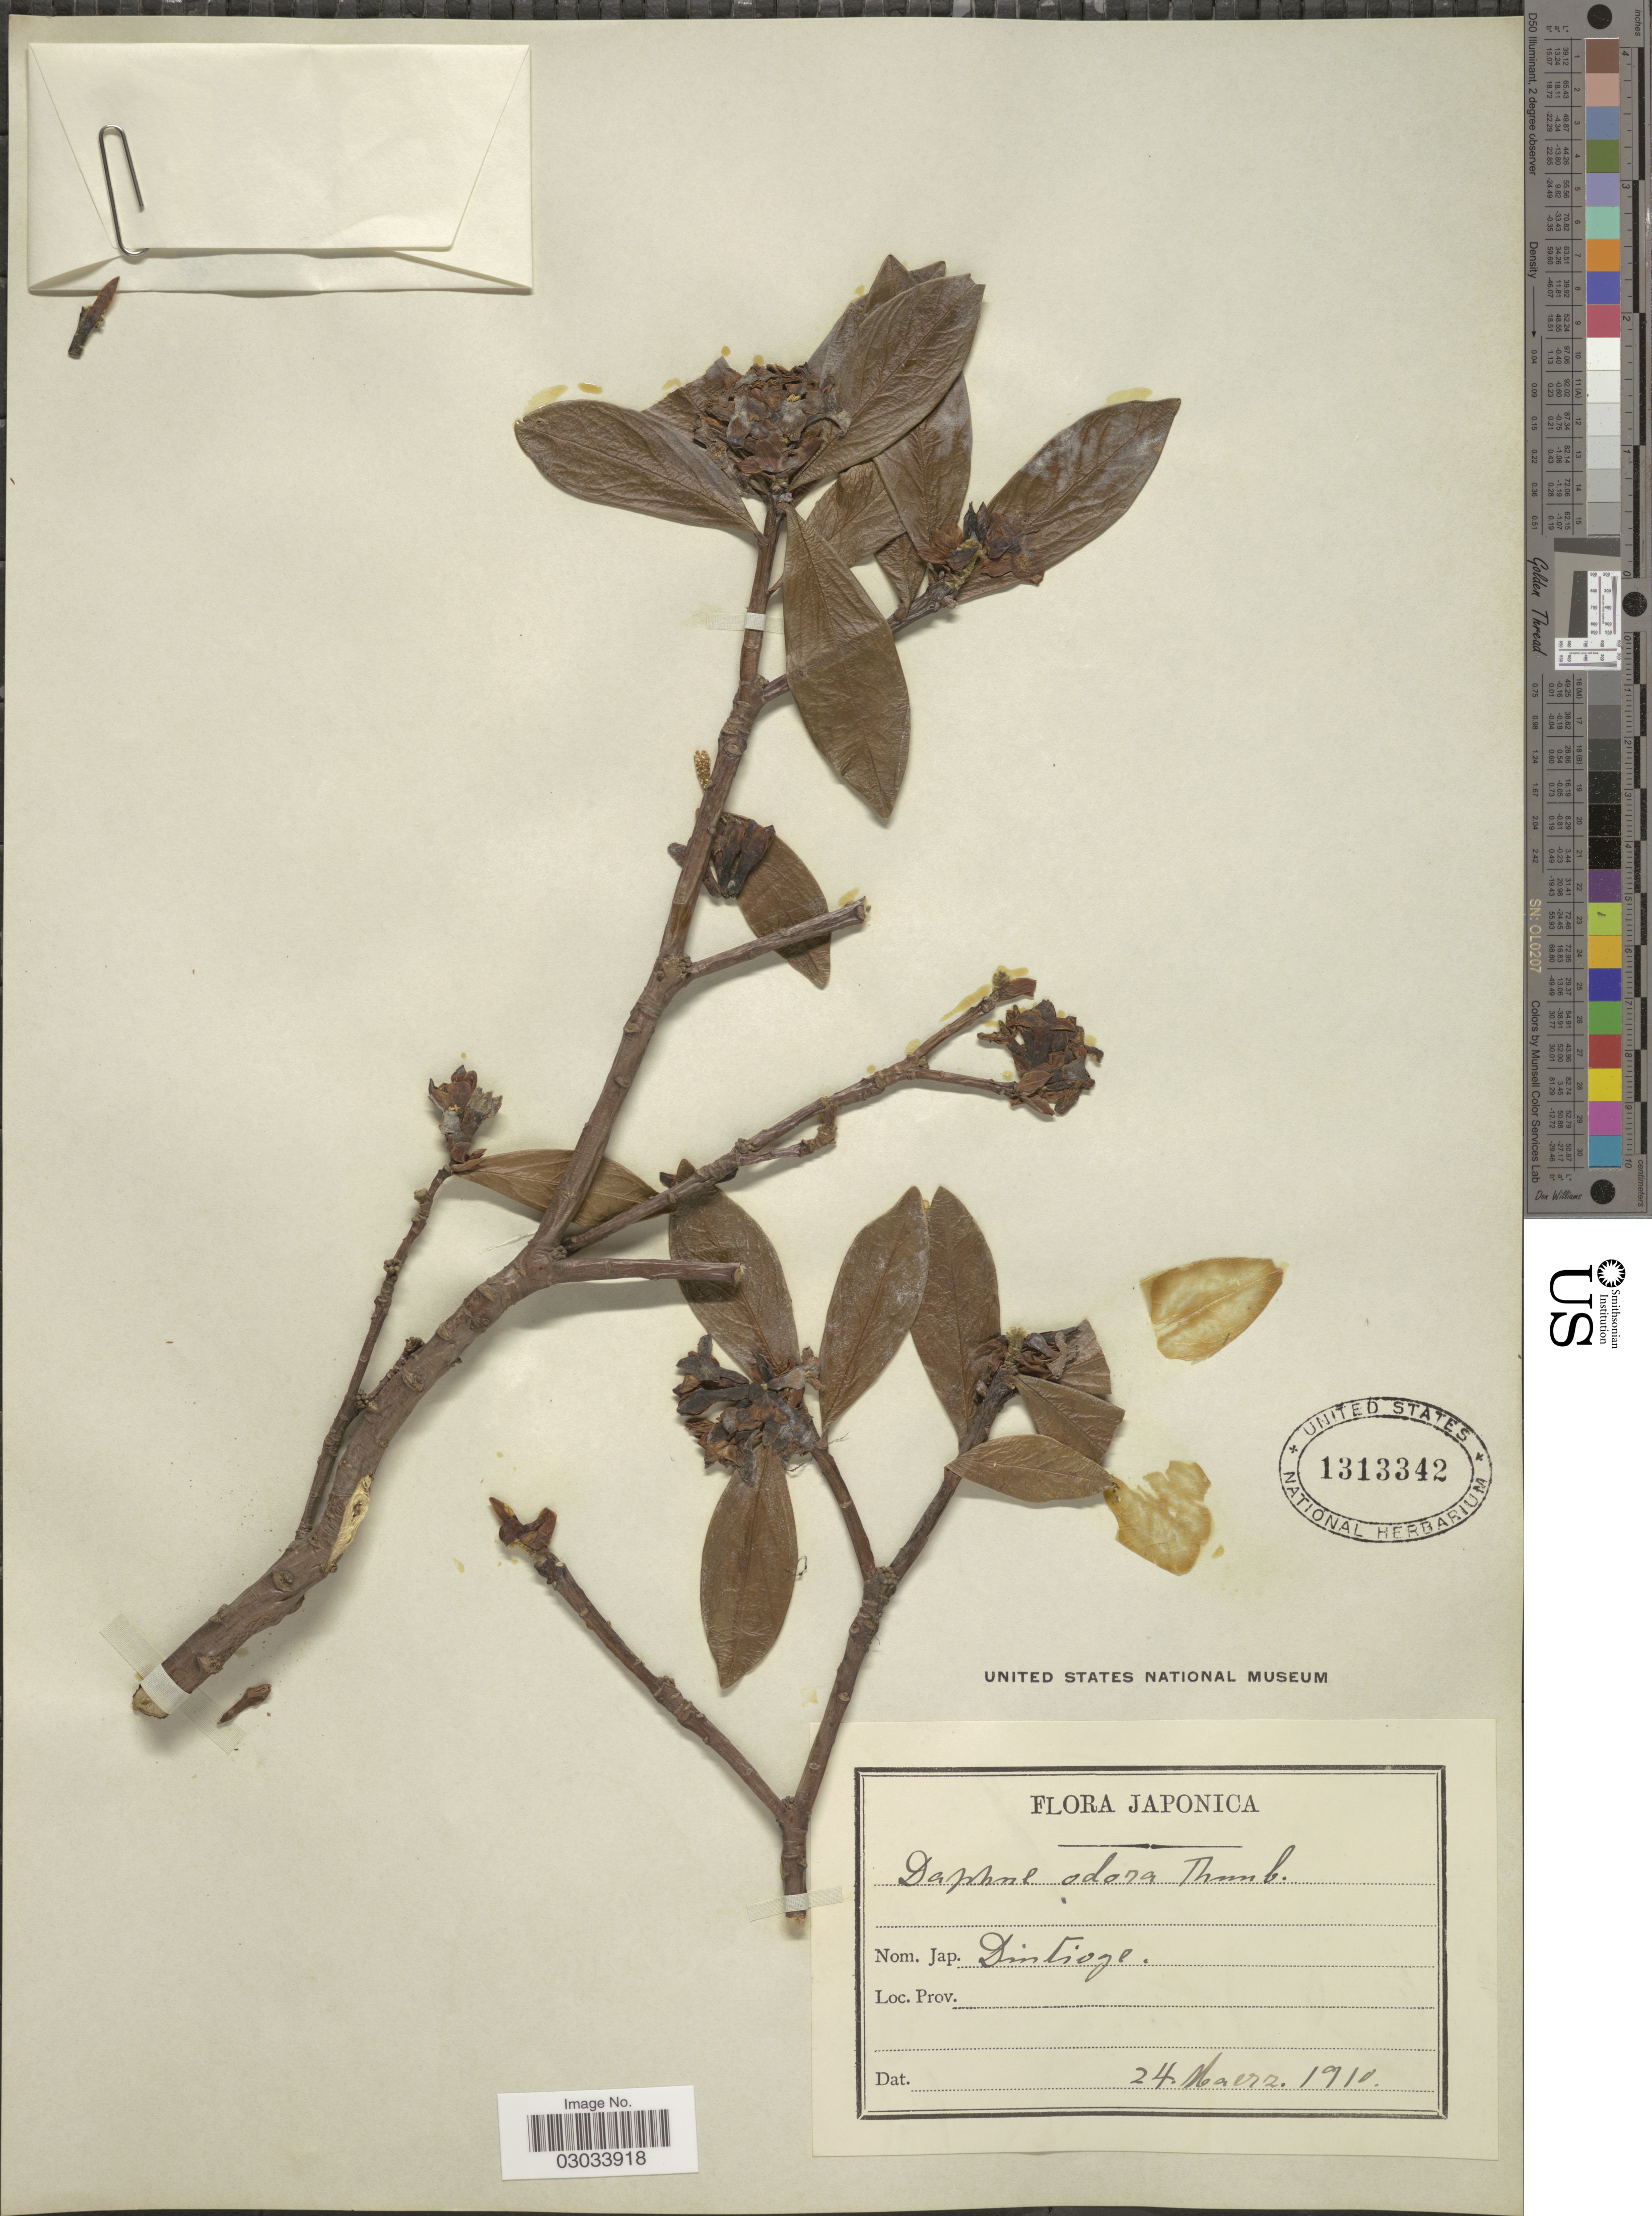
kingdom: Plantae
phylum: Tracheophyta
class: Magnoliopsida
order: Malvales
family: Thymelaeaceae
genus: Daphne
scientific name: Daphne odora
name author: Thunb.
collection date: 1910-03-24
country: Japan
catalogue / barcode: US 1313342